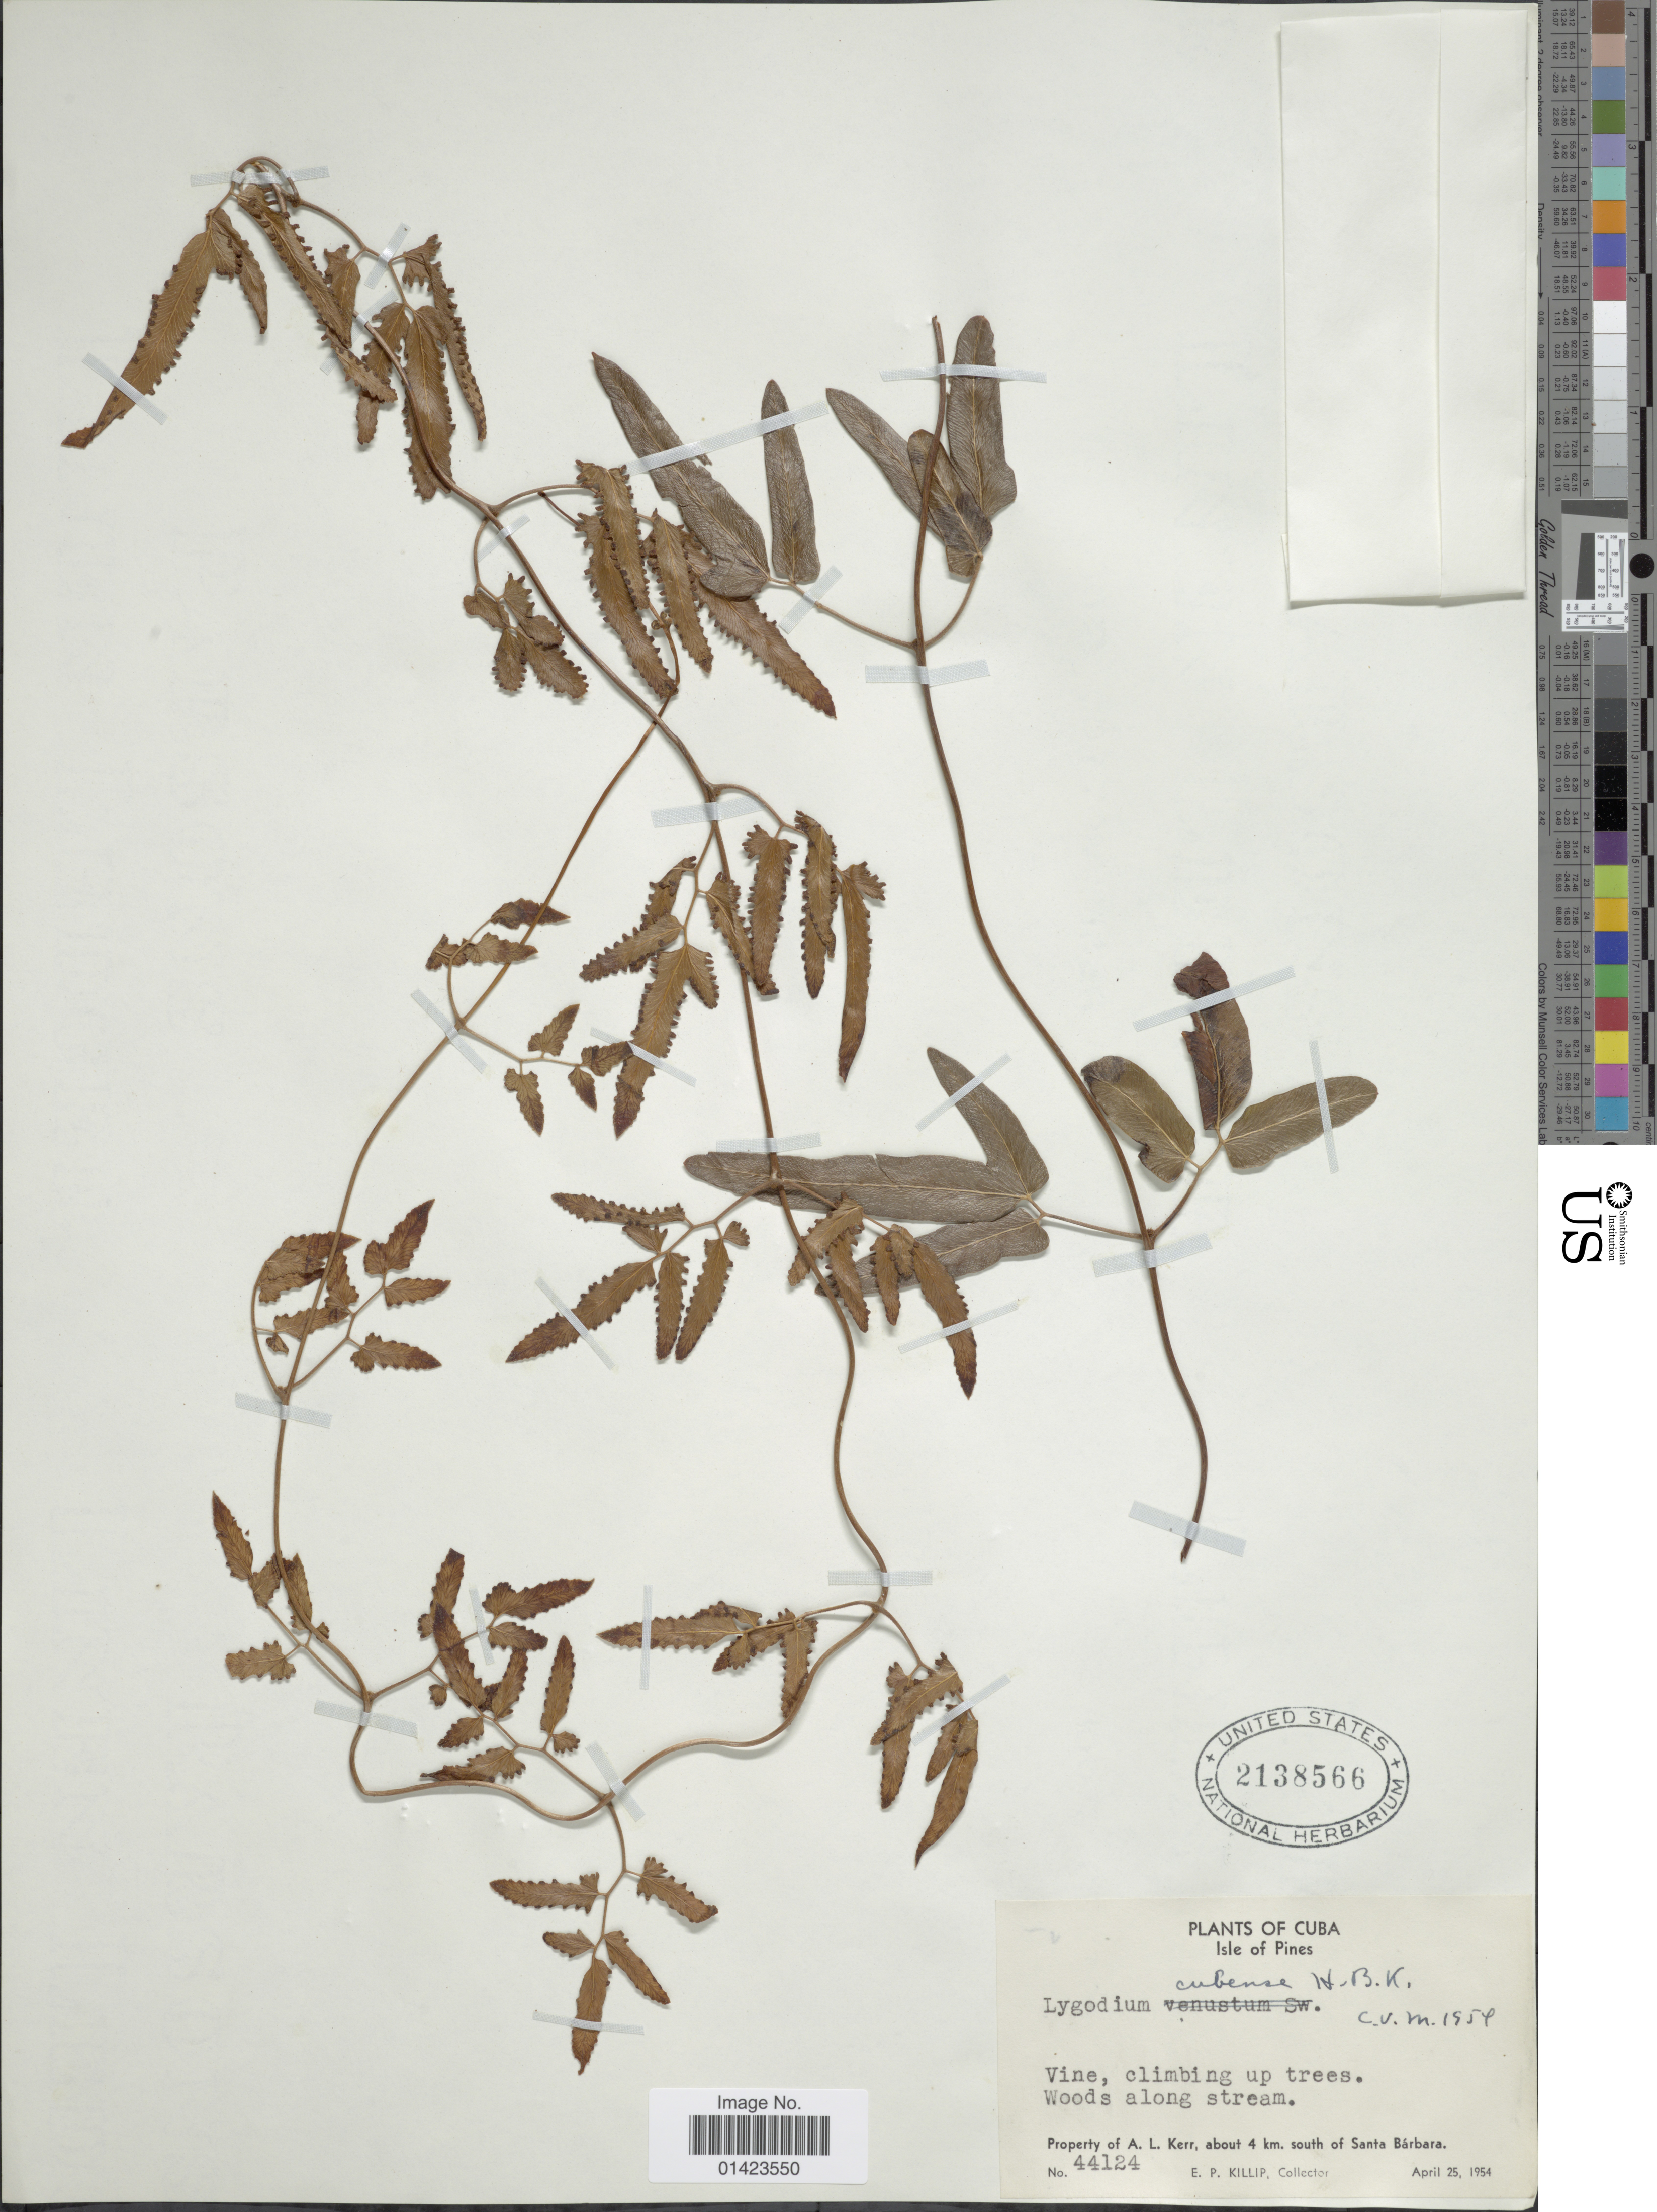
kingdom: Plantae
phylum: Tracheophyta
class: Polypodiopsida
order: Schizaeales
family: Lygodiaceae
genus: Lygodium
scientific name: Lygodium cubense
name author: Kunth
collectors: E. P. Killip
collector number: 44124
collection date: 1954-04-25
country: Cuba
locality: Isle of Pines, Vine, climbing up trees, woods along stream, Property of A. L. Kerr, about 4 km. south of Santa Bárbara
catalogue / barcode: US 2138566